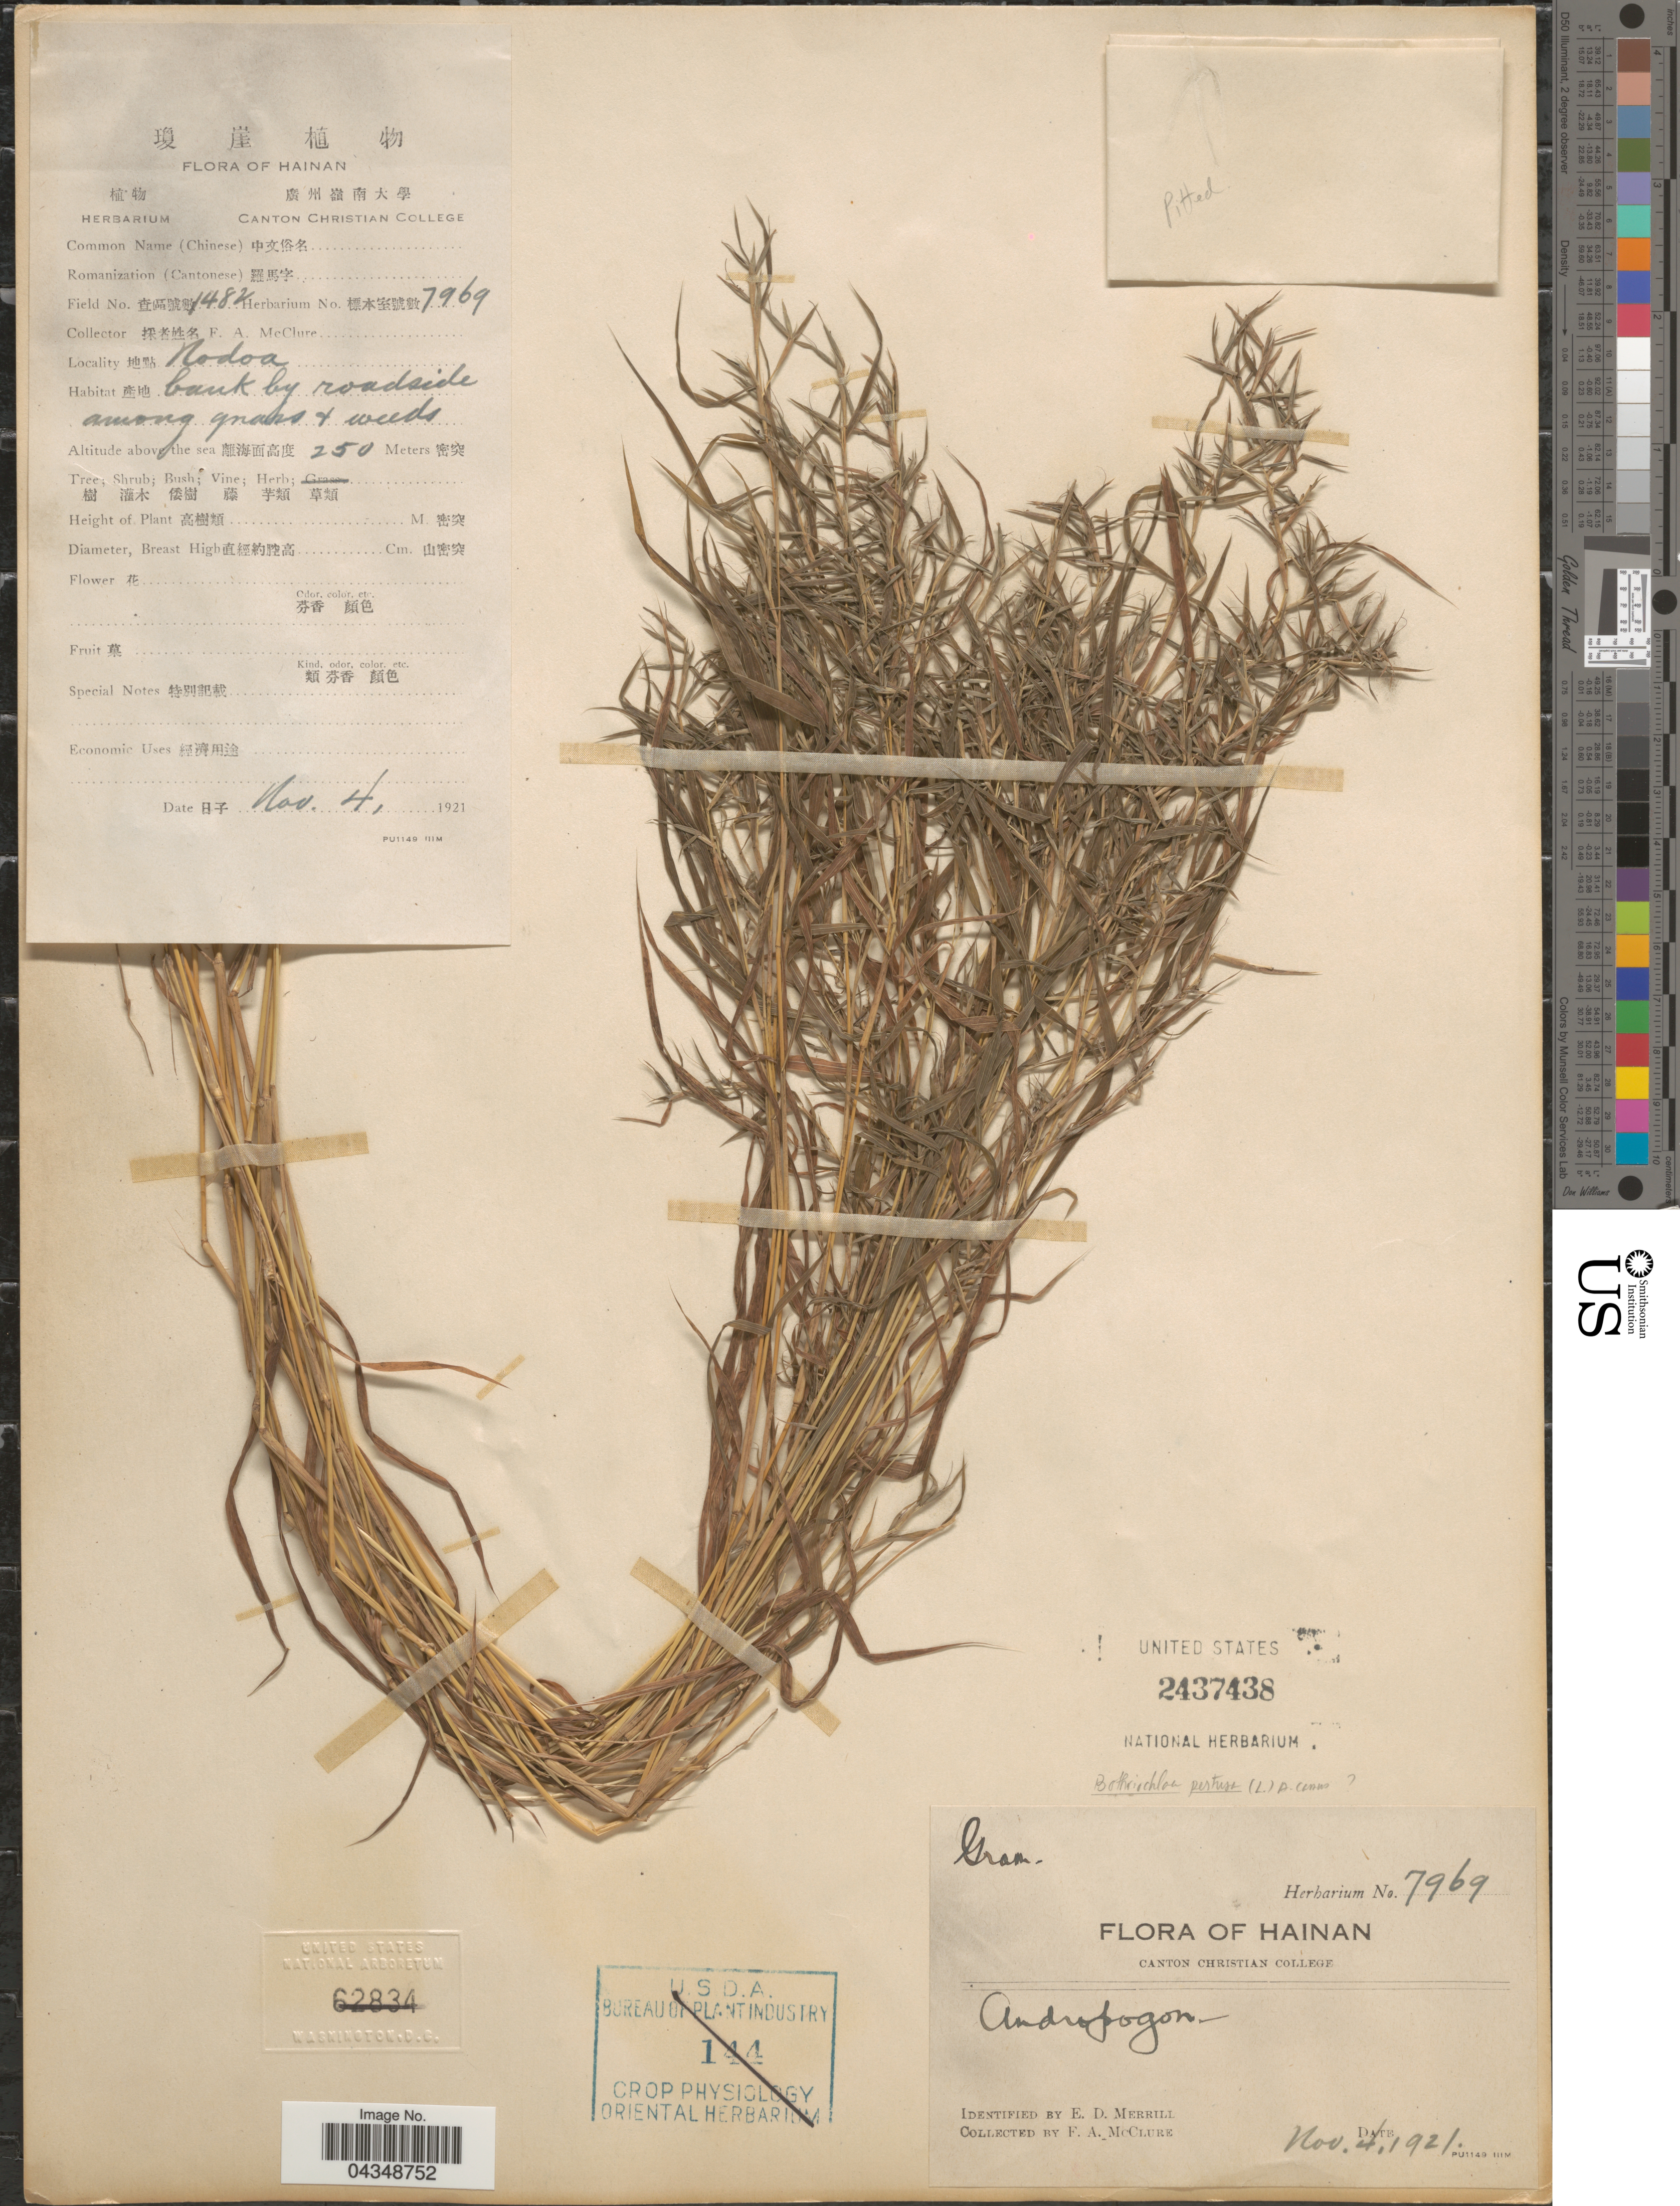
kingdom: Plantae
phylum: Tracheophyta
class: Liliopsida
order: Poales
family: Poaceae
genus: Bothriochloa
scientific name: Bothriochloa pertusa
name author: (L.) A. Camus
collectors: F. A. McClure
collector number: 7969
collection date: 1921-11-04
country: China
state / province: Hainan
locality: Nodoa. Bank by roadside among grass + weeds.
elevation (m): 250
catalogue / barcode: US 2437438